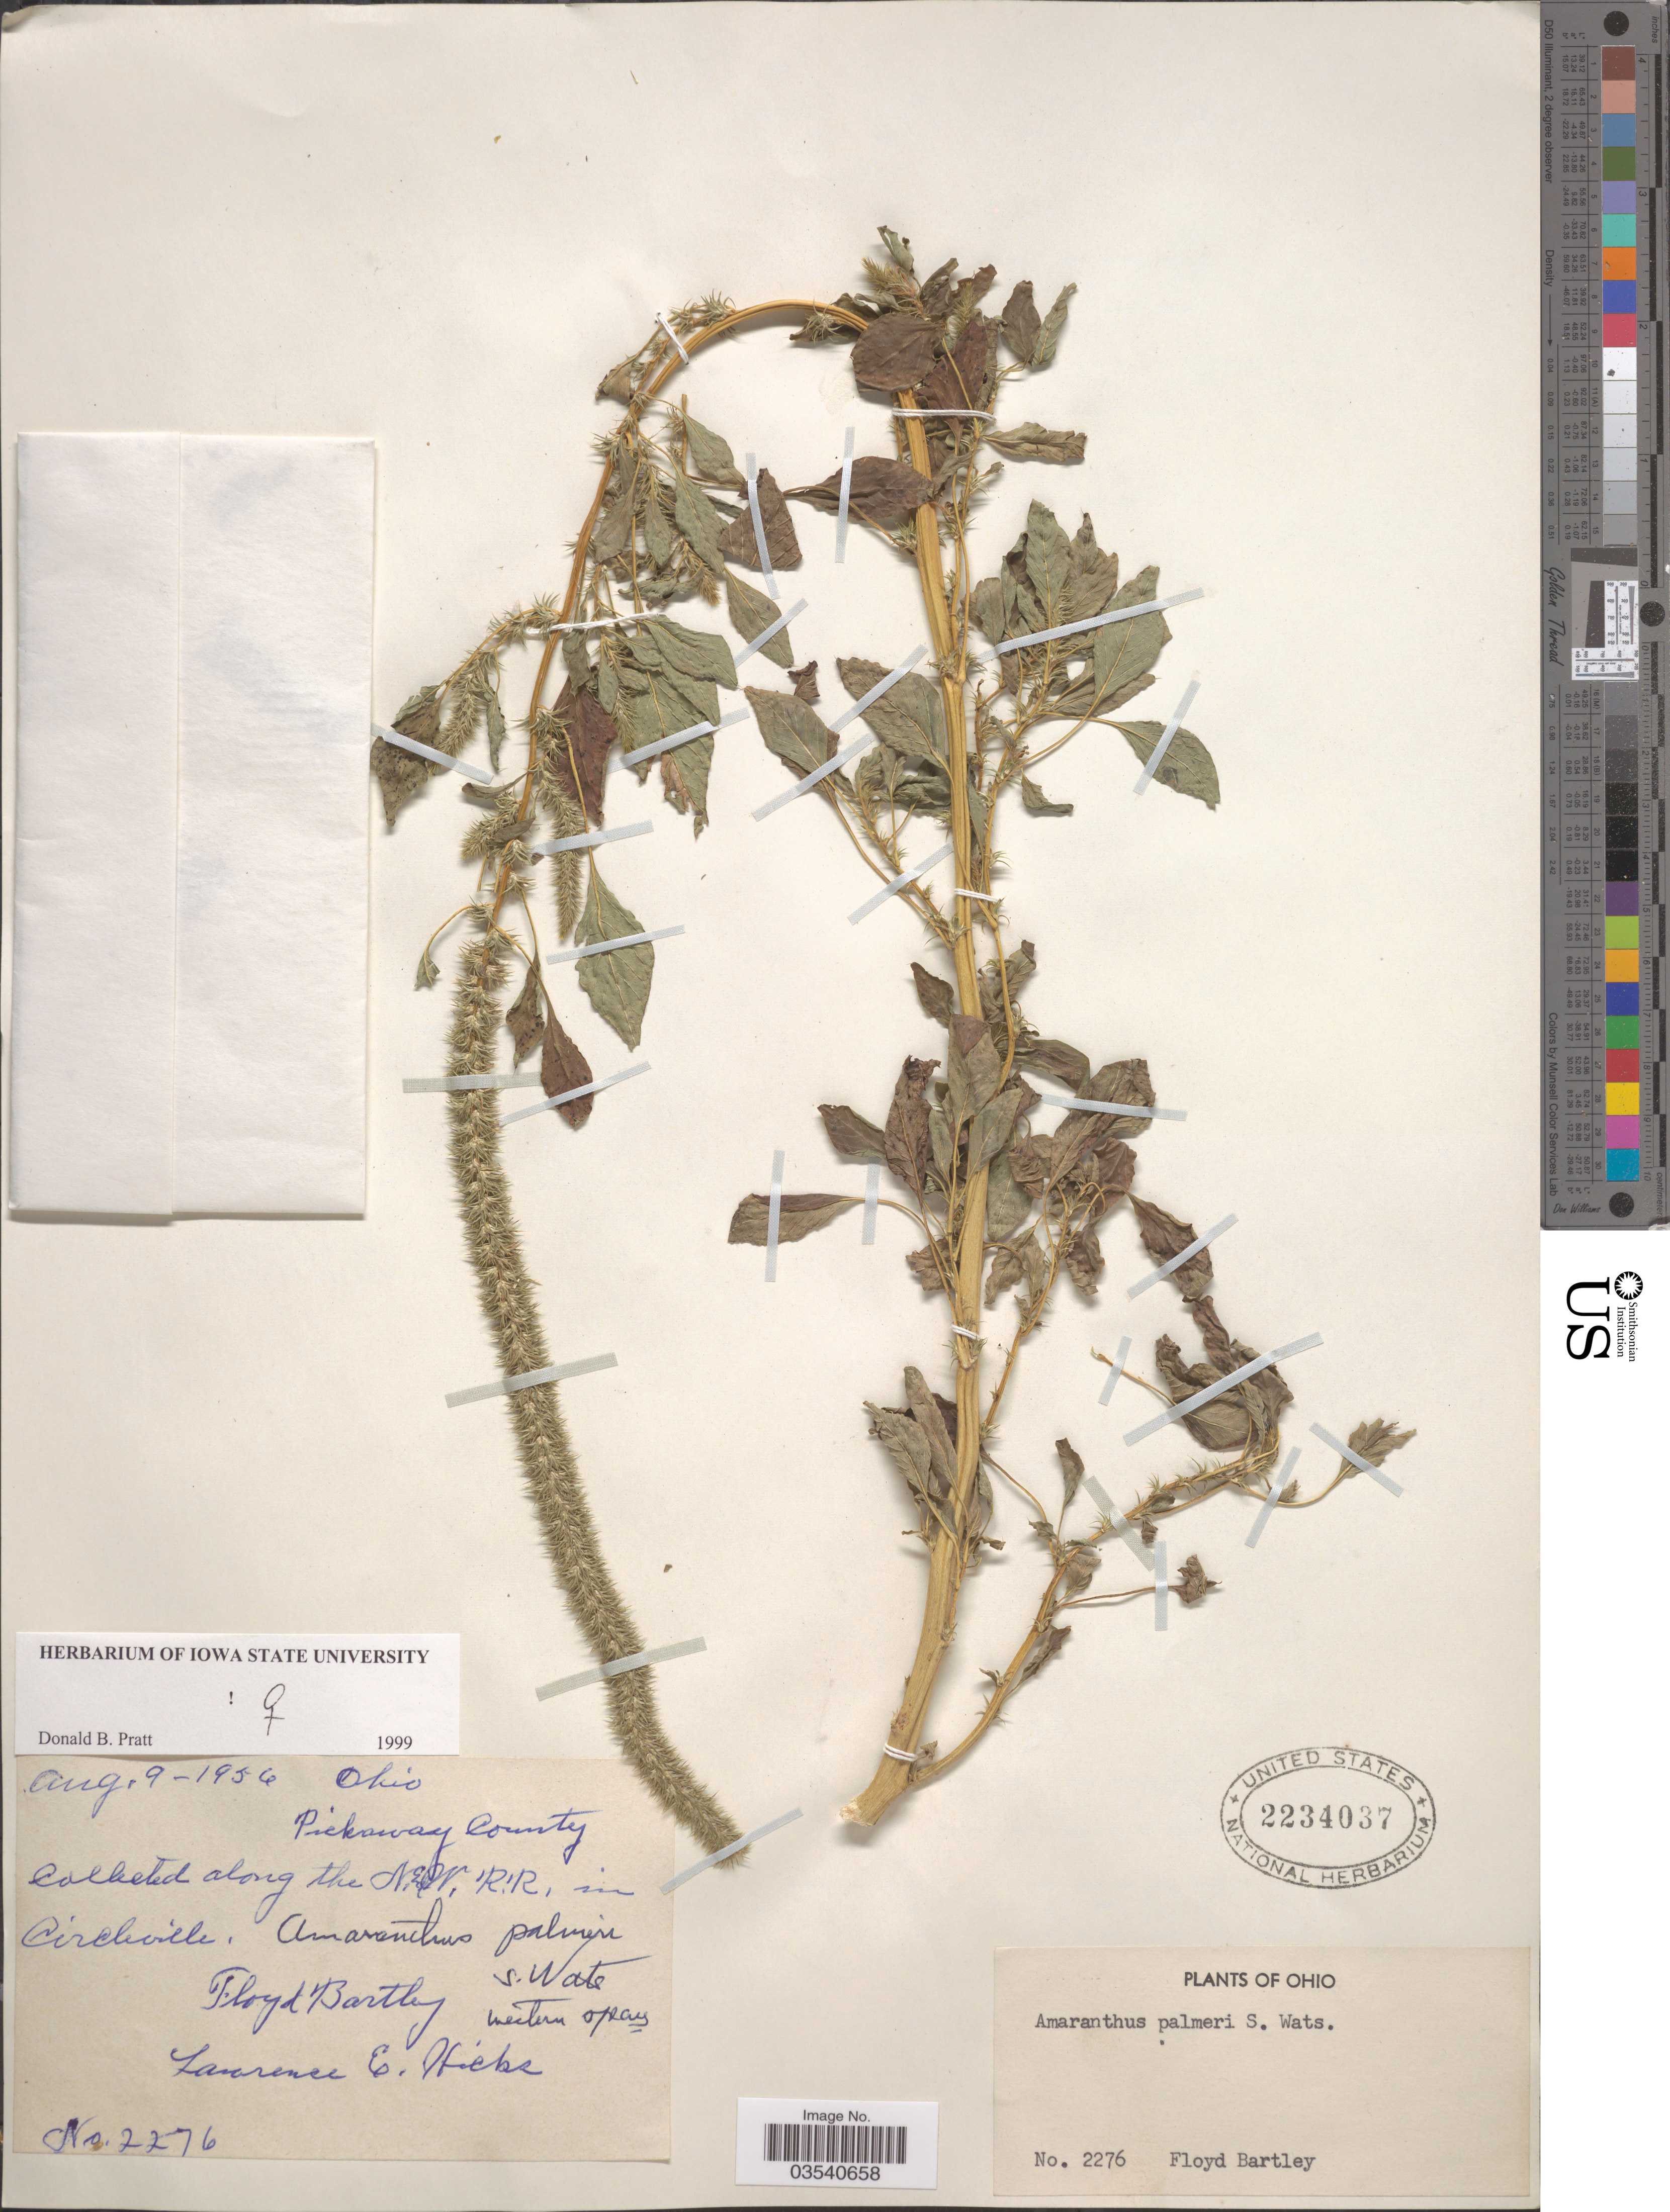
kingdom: Plantae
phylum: Tracheophyta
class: Magnoliopsida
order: Caryophyllales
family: Amaranthaceae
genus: Amaranthus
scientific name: Amaranthus palmeri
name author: S. Watson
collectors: F. Bartley & L. E. Hicks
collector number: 2276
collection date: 1956-08-09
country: United States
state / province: Ohio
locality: Pickaway County. Along the N. and W. R.R. in Circleville.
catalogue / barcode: US 2234037